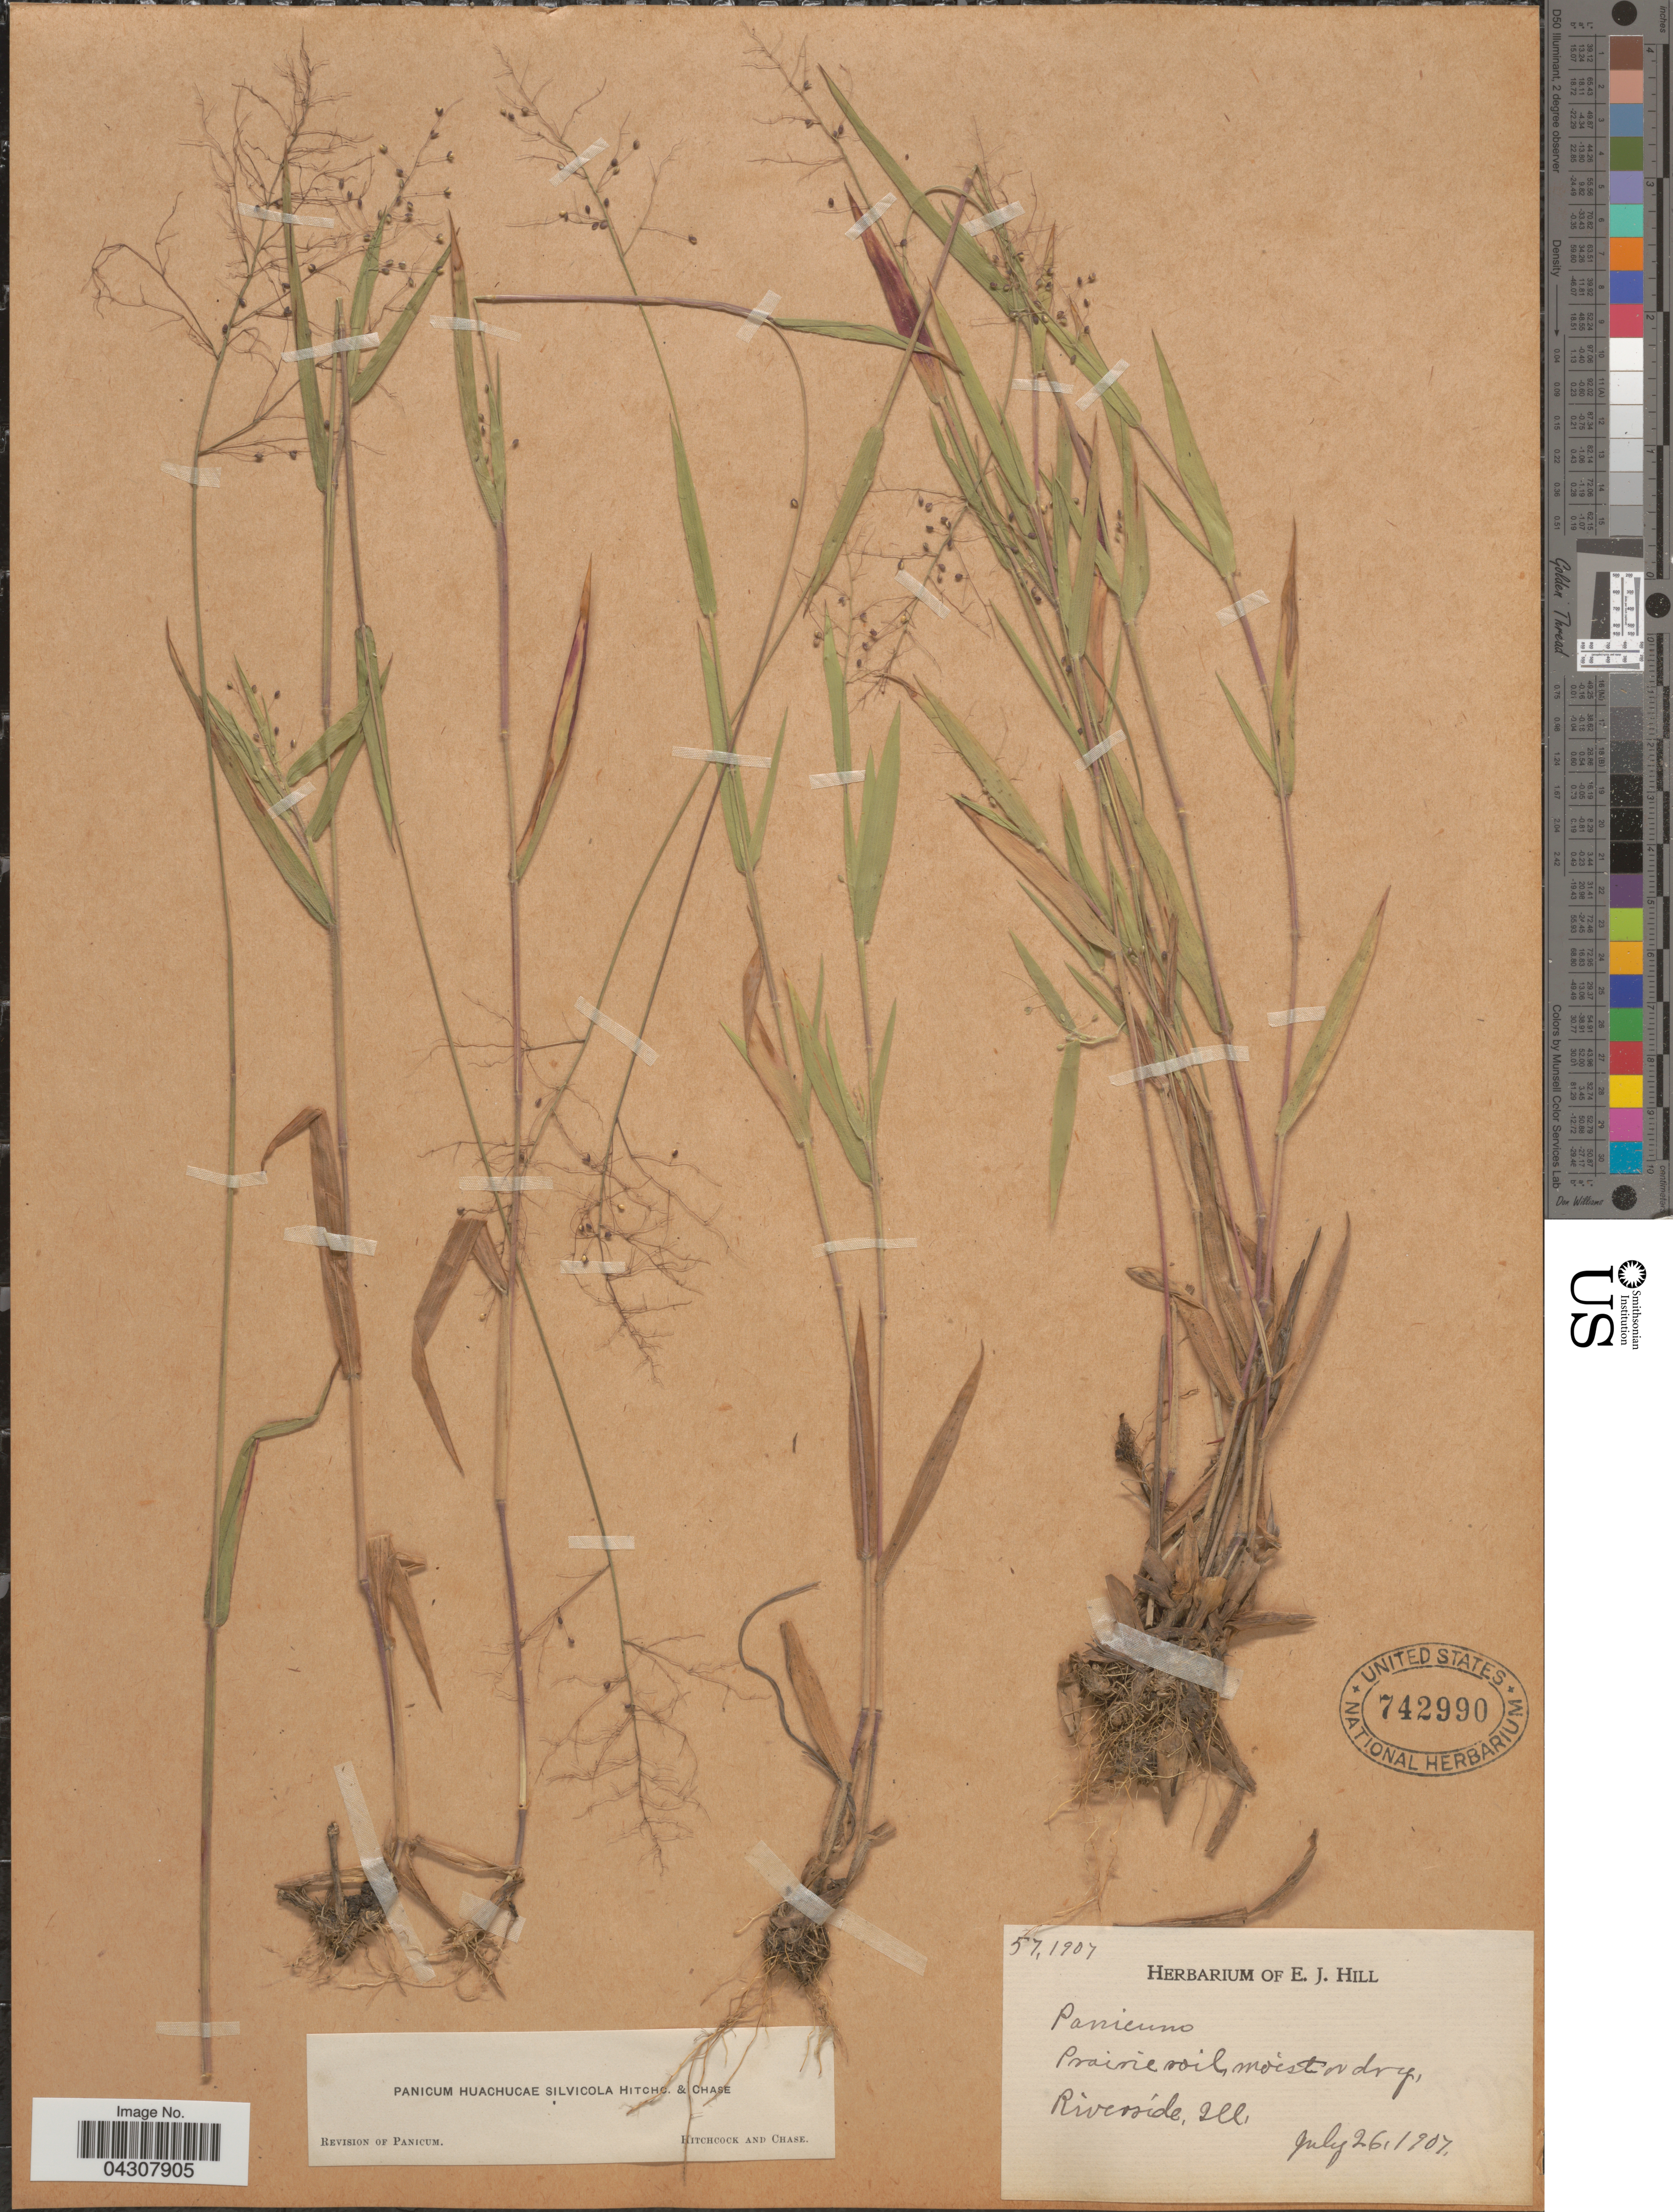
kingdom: Plantae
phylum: Tracheophyta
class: Liliopsida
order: Poales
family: Poaceae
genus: Dichanthelium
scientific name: Dichanthelium acuminatum var. acuminatum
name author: (Sw.) Gould & C.A. Clark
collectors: Ex herb. E. J. Hill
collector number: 57,1907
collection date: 1907-07-26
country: United States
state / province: Illinois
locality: Riverside.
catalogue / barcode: US 742990